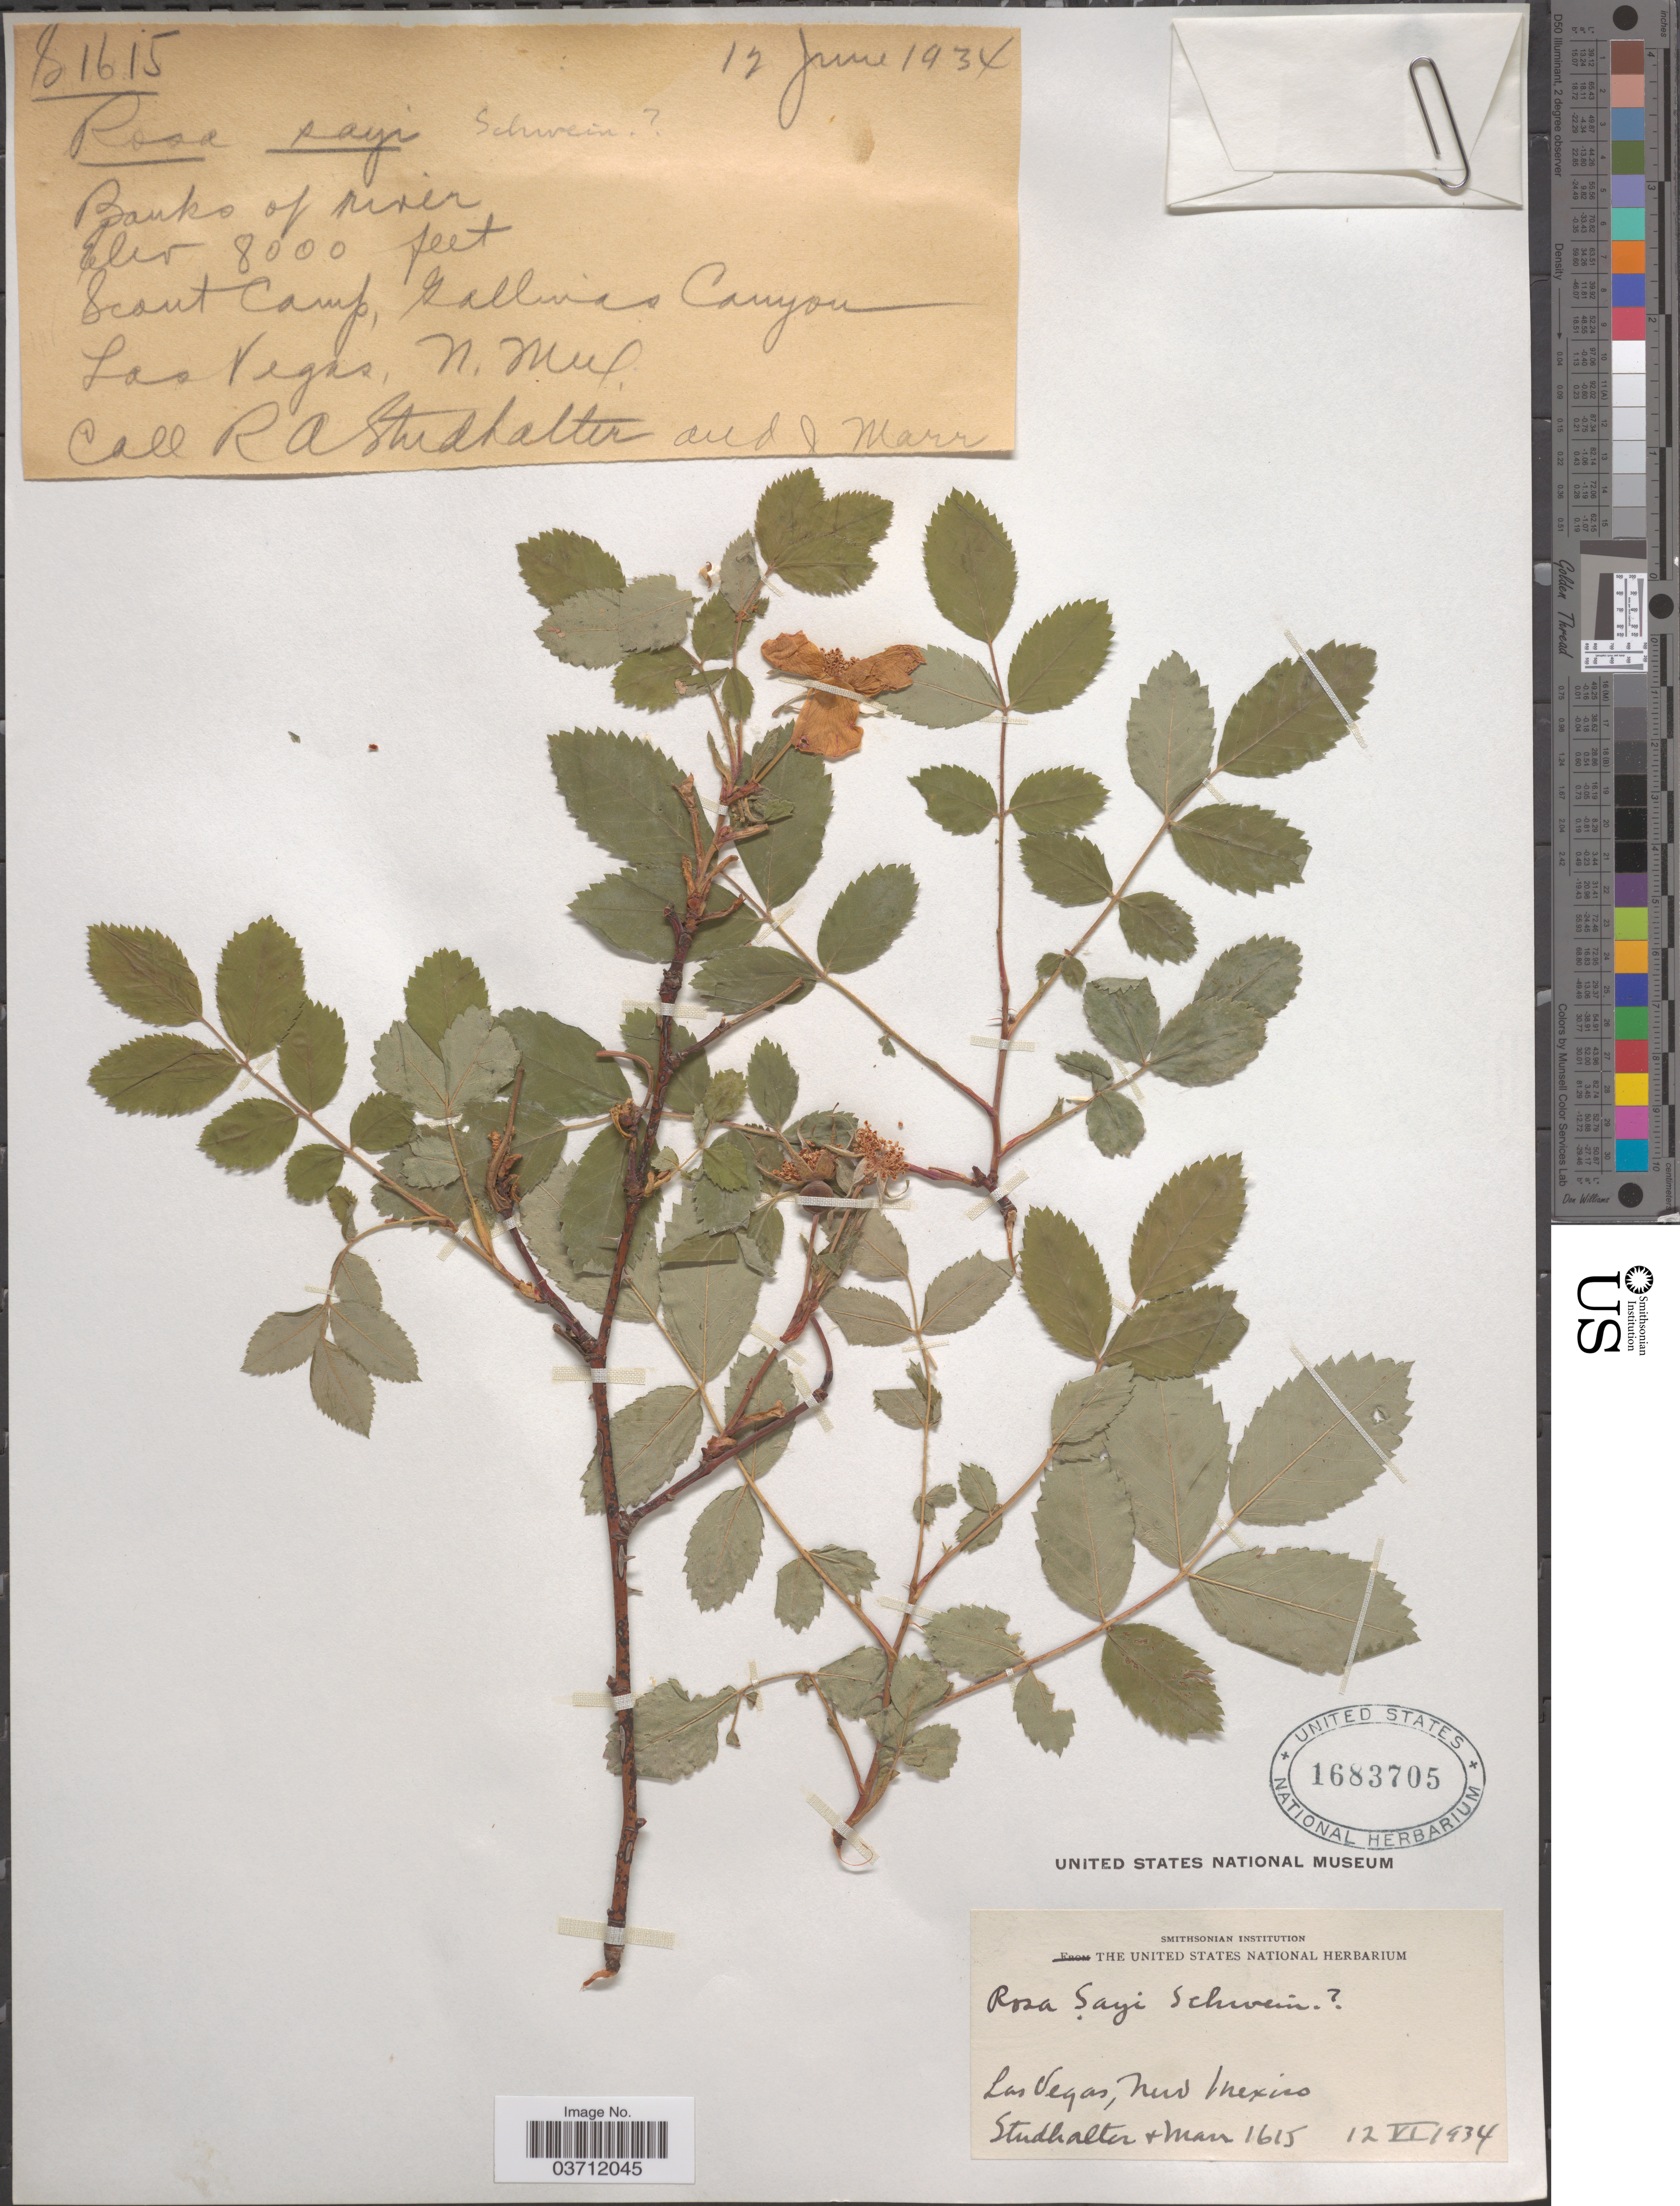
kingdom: Plantae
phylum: Tracheophyta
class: Magnoliopsida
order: Rosales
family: Rosaceae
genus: Rosa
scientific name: Rosa sayi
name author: Schwein.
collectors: R. Studhalter & J. Marr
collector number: S1615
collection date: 1934-06-12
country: United States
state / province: New Mexico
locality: Las Vegas. Banks of river. Scout Camp, Gallinas Canyon.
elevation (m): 2438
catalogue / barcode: US 1683705